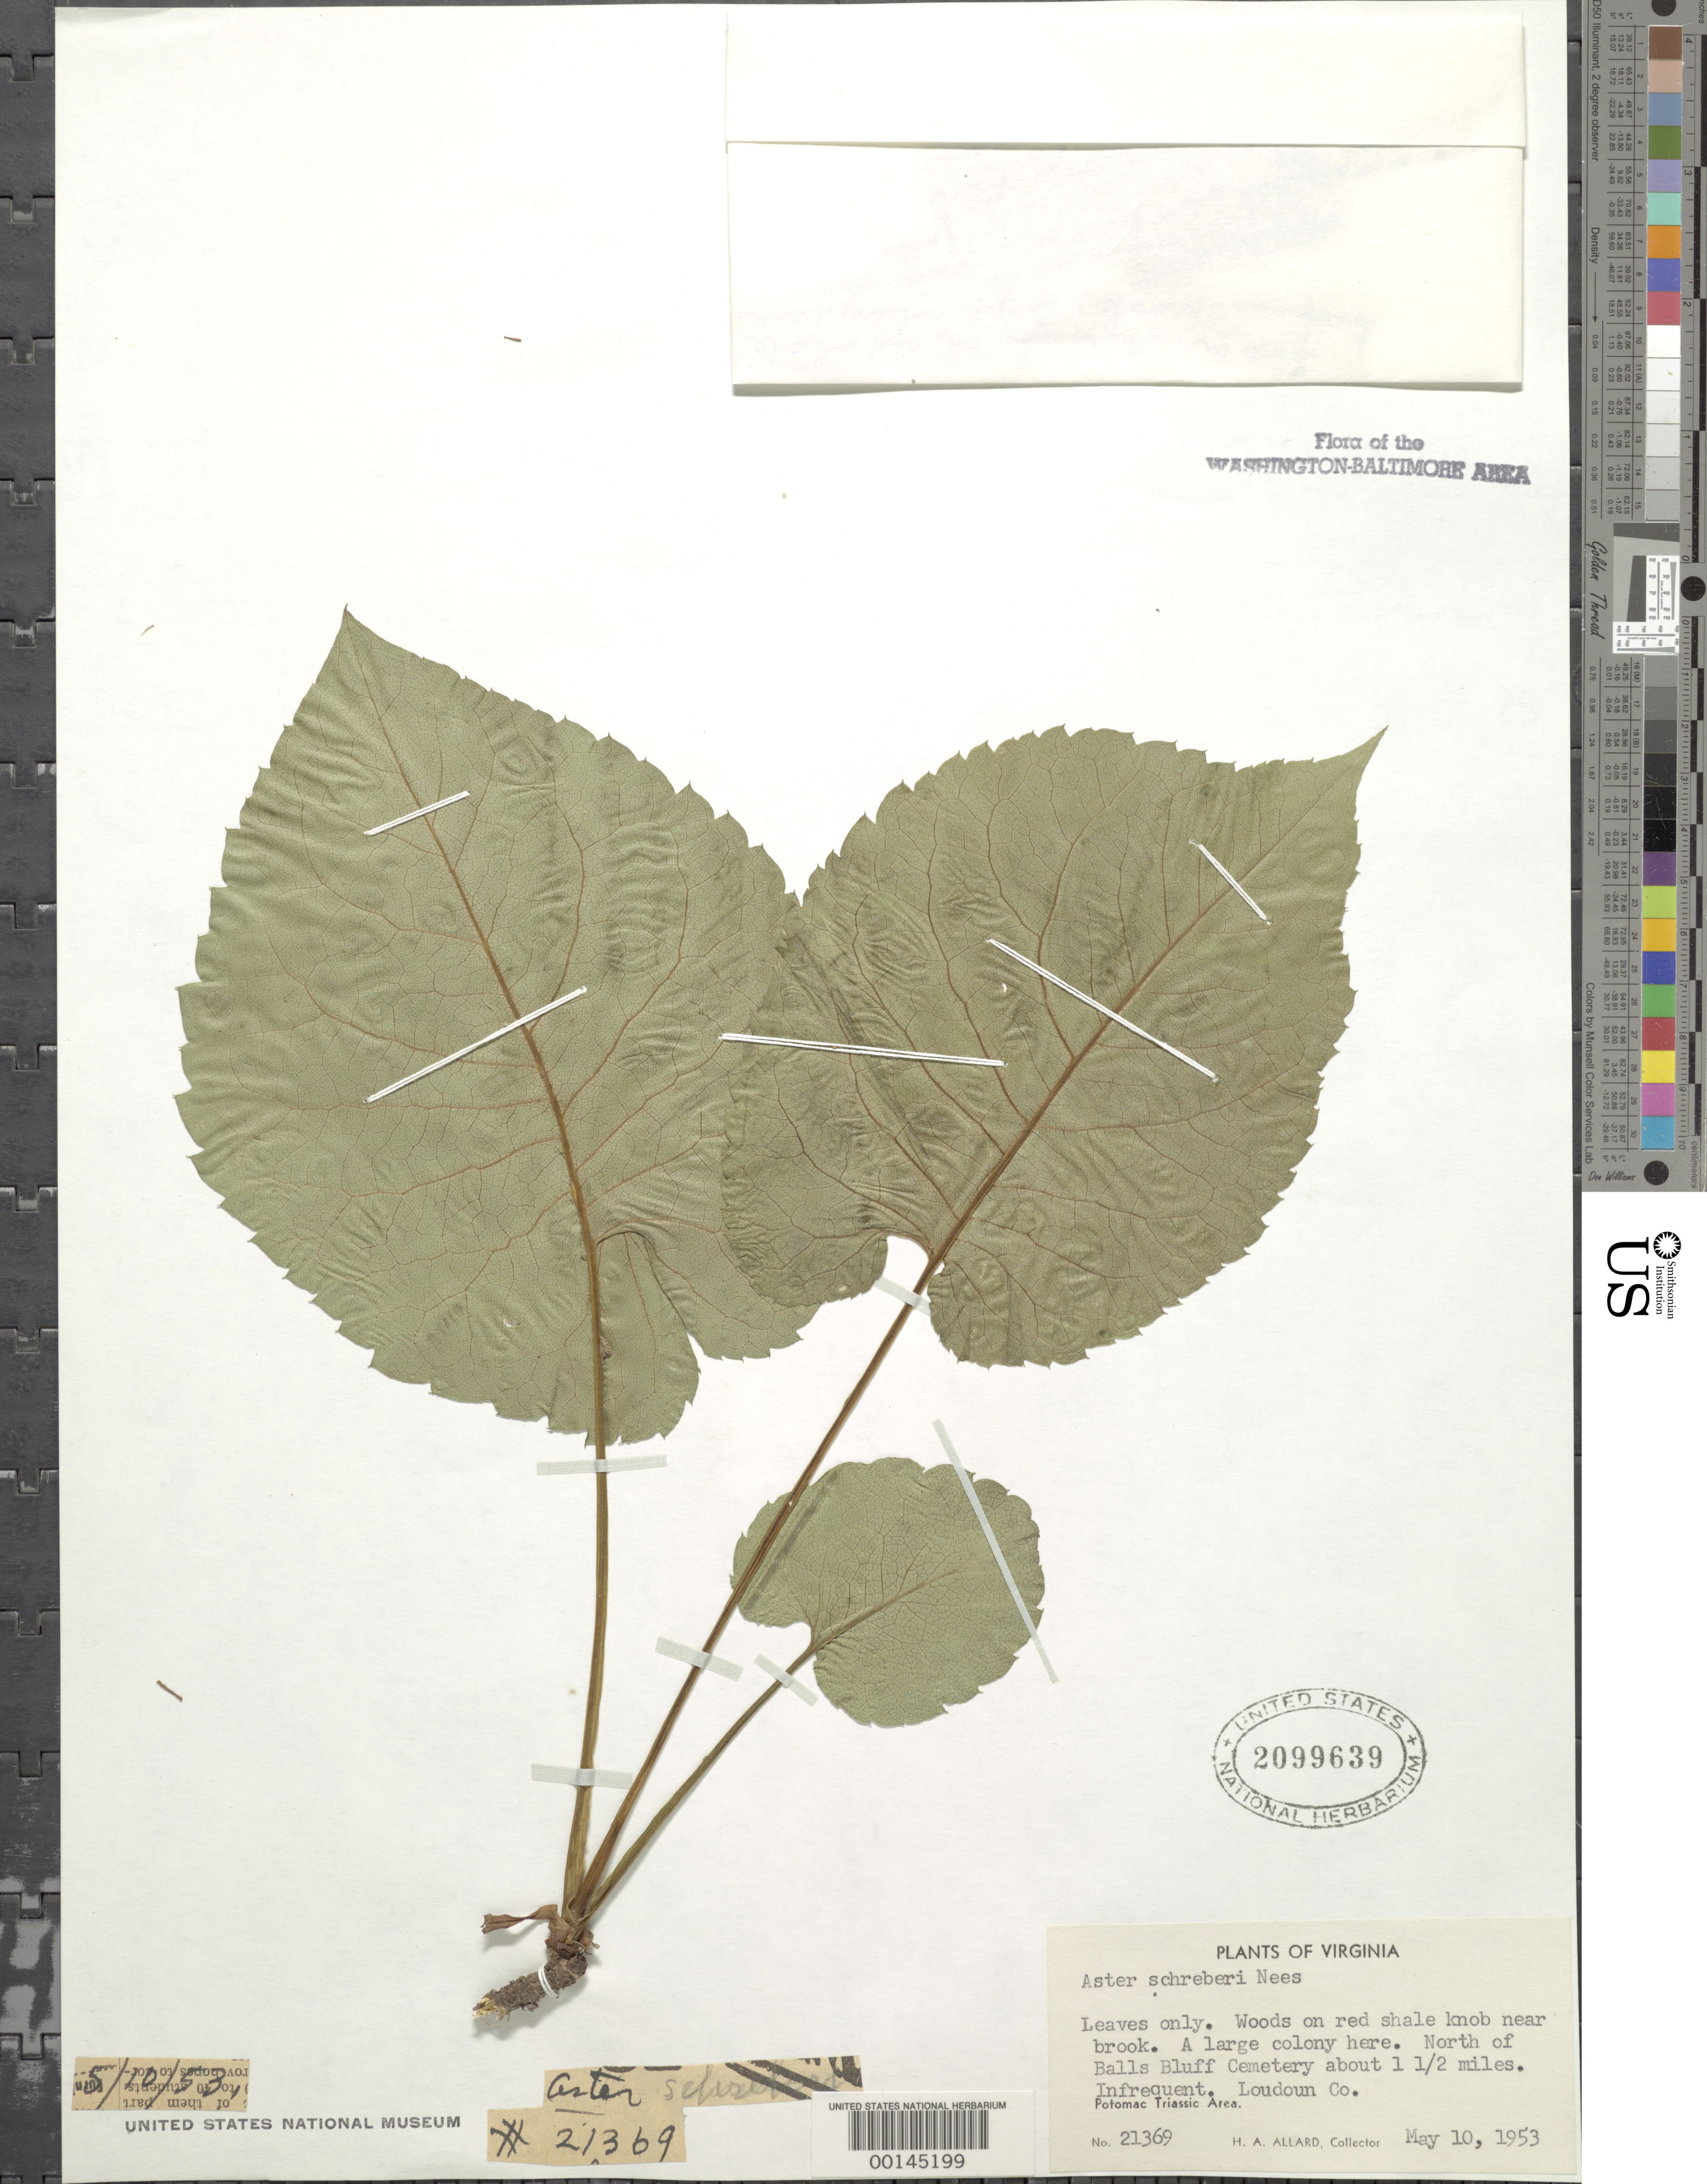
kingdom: Plantae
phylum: Tracheophyta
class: Magnoliopsida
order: Asterales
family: Asteraceae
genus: Eurybia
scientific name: Eurybia schreberi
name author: (Nees) Nees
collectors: H. A. Allard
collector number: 21369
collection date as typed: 10 May 1953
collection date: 1953-05-10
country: United States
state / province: Virginia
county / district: Loudoun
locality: North of Balls Bluff Cemeterey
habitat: Red shale knob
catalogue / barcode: US 2099639